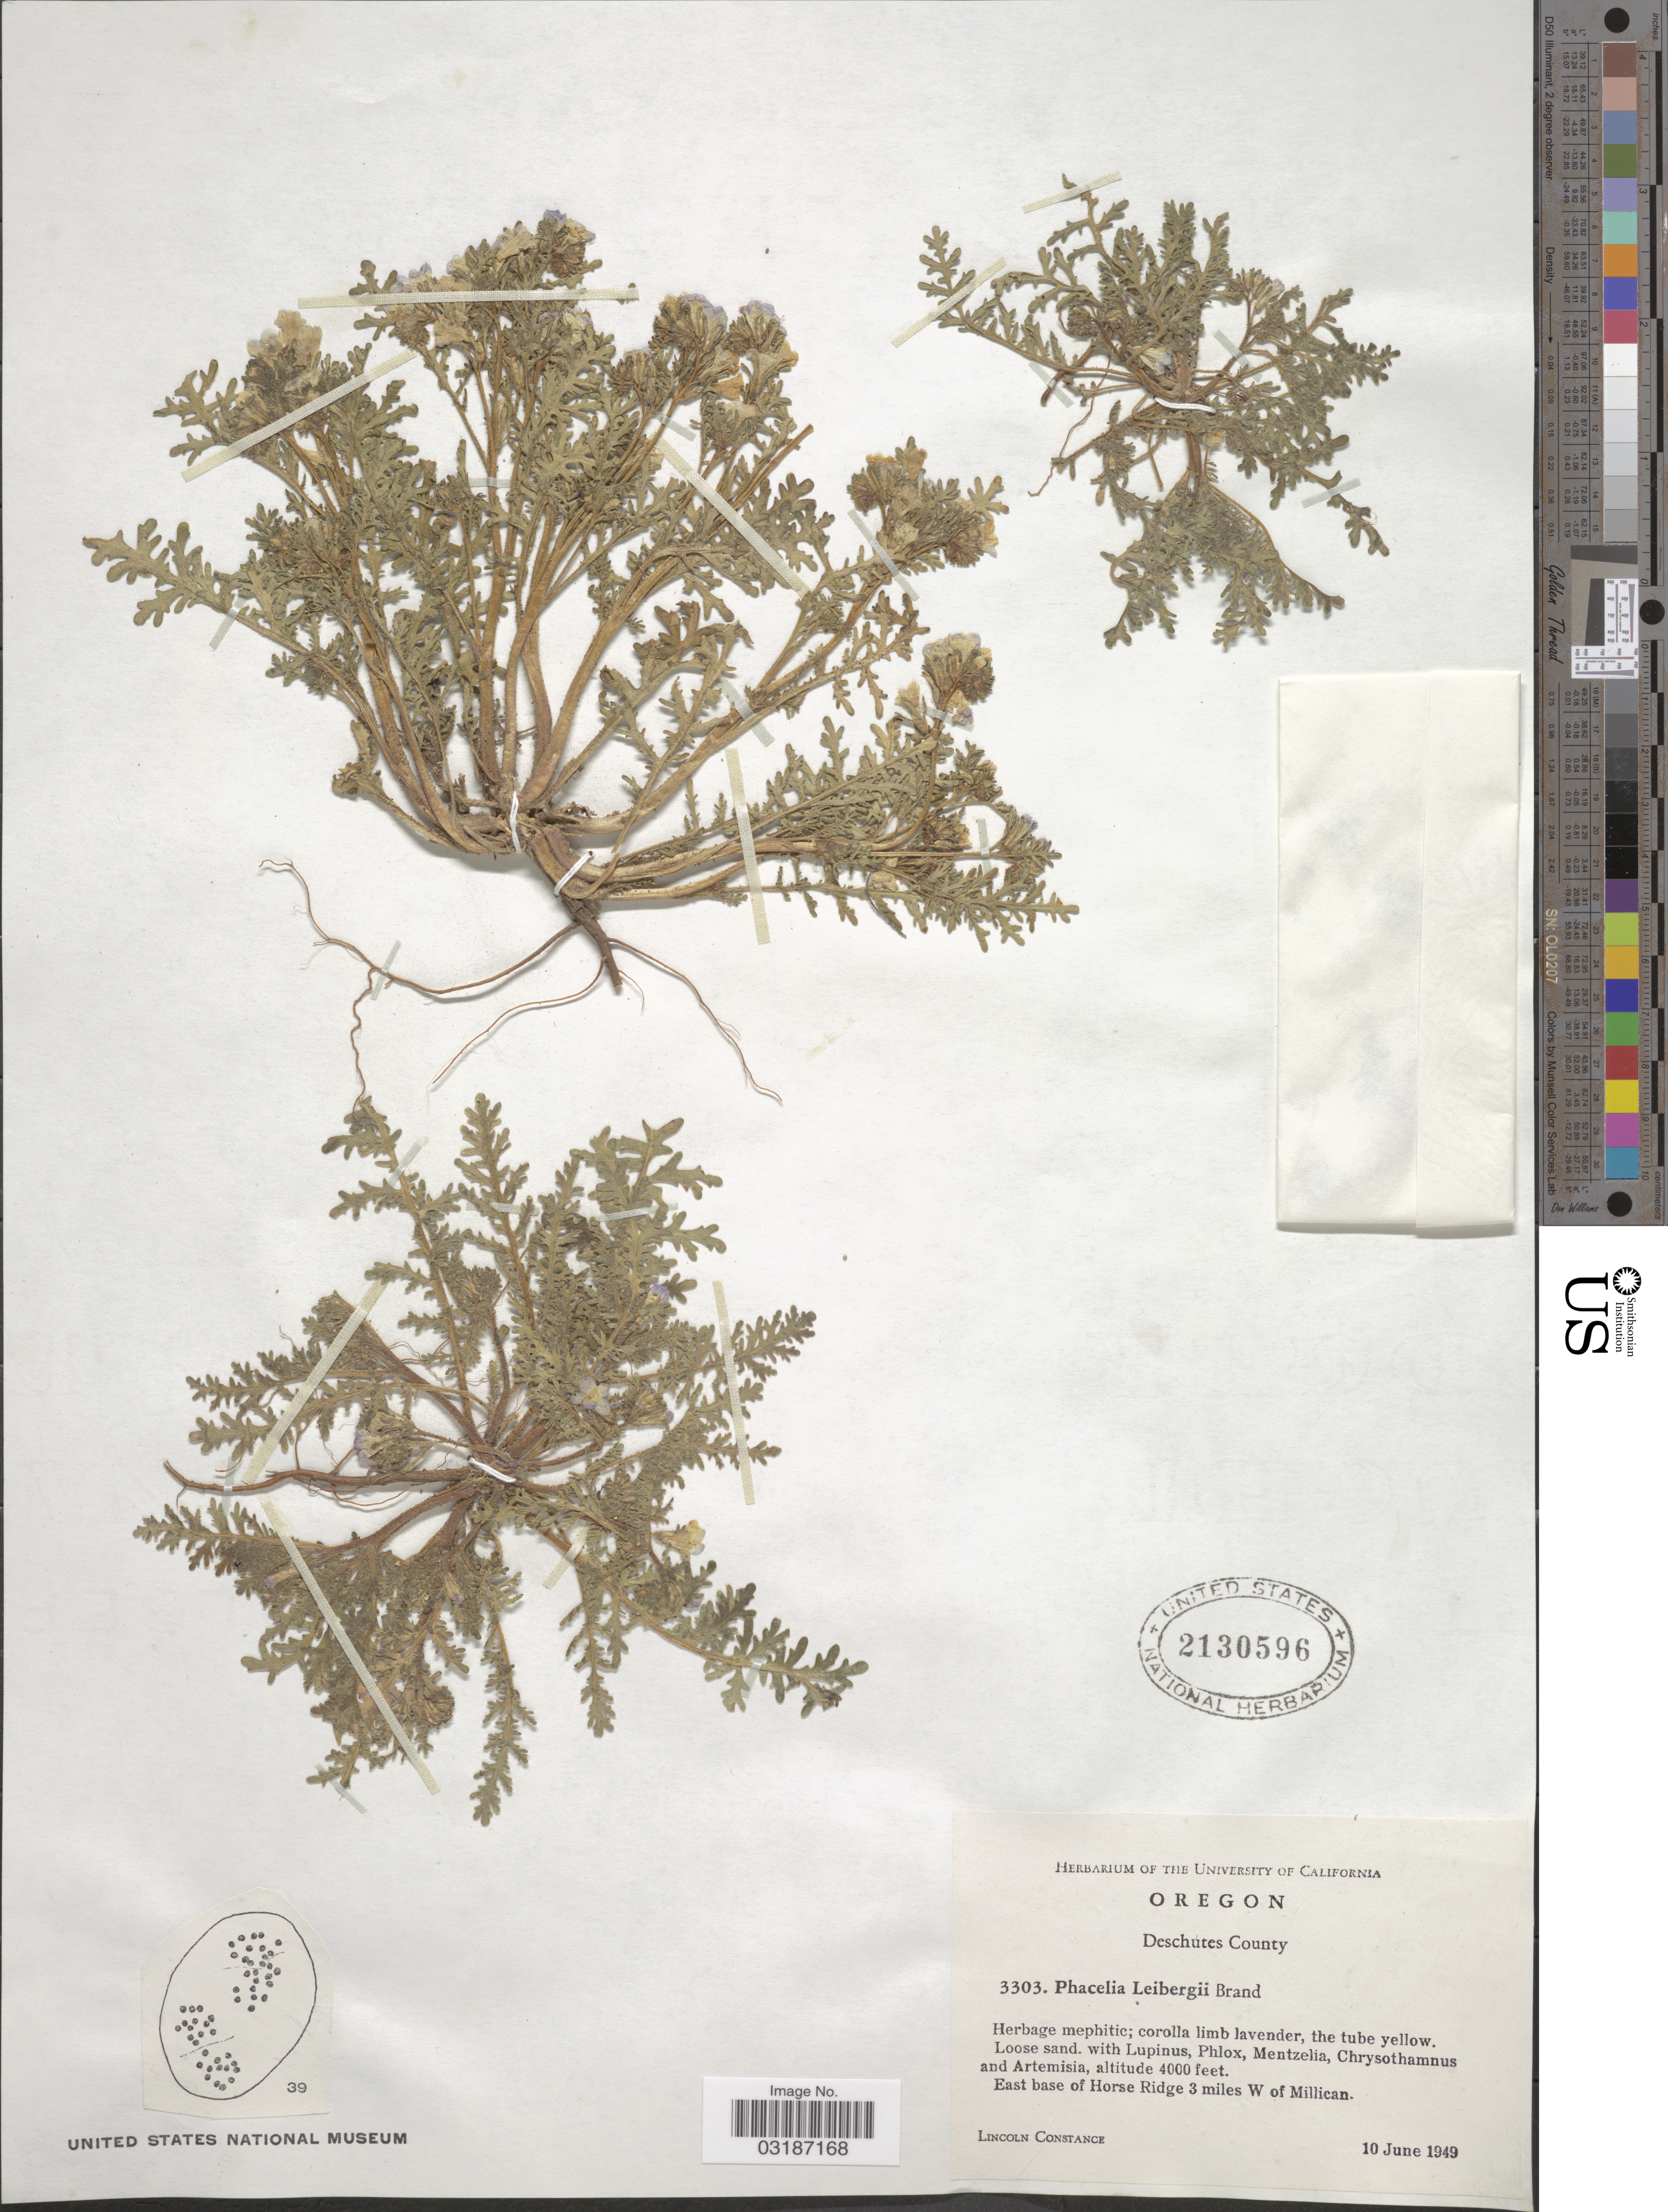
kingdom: Plantae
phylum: Tracheophyta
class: Magnoliopsida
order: Boraginales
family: Hydrophyllaceae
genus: Phacelia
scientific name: Phacelia leibergii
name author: Brand in Engl.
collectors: L. Constance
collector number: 3303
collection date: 1949-06-10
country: United States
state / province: Oregon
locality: Deschutes County. East base of Horse Ridge 3 miles W of Millican.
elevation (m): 1219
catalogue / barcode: US 2130596